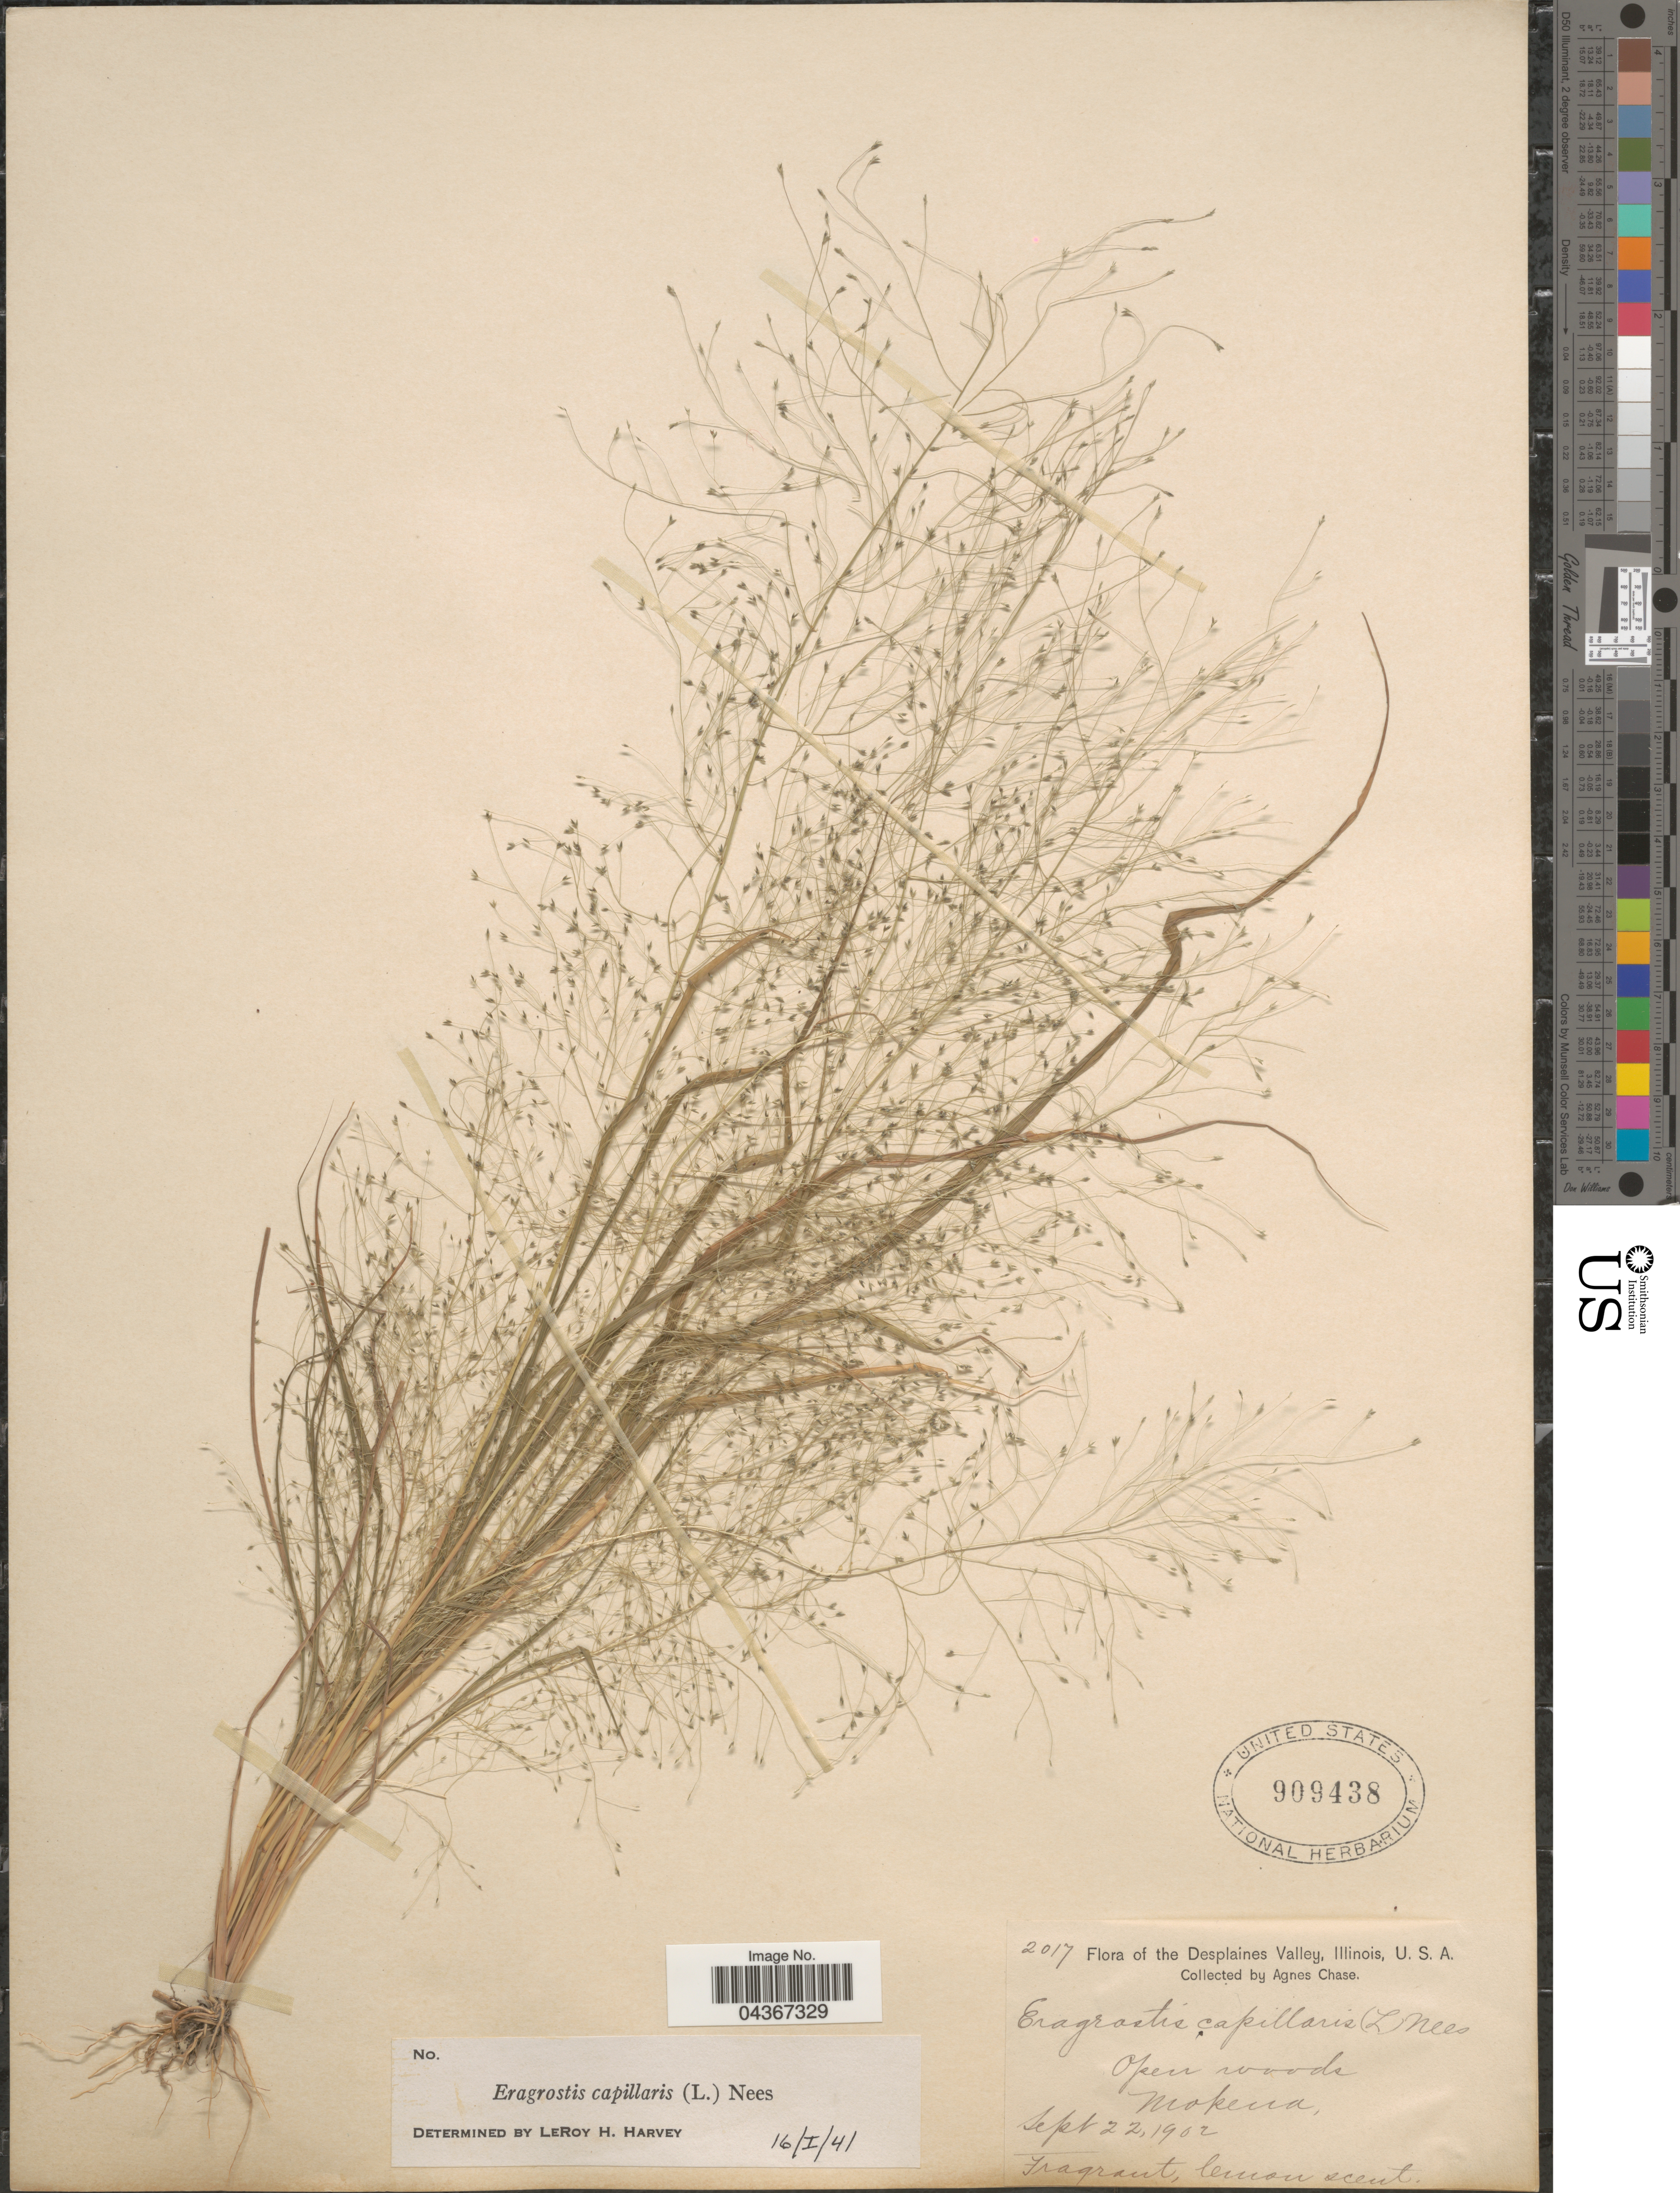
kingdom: Plantae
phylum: Tracheophyta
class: Liliopsida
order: Poales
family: Poaceae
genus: Eragrostis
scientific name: Eragrostis capillaris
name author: (L.) Nees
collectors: A. Chase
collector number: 2017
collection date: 1902-09-22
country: United States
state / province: Illinois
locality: Desplaines Valley. Open woods. Mokena.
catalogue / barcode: US 909438